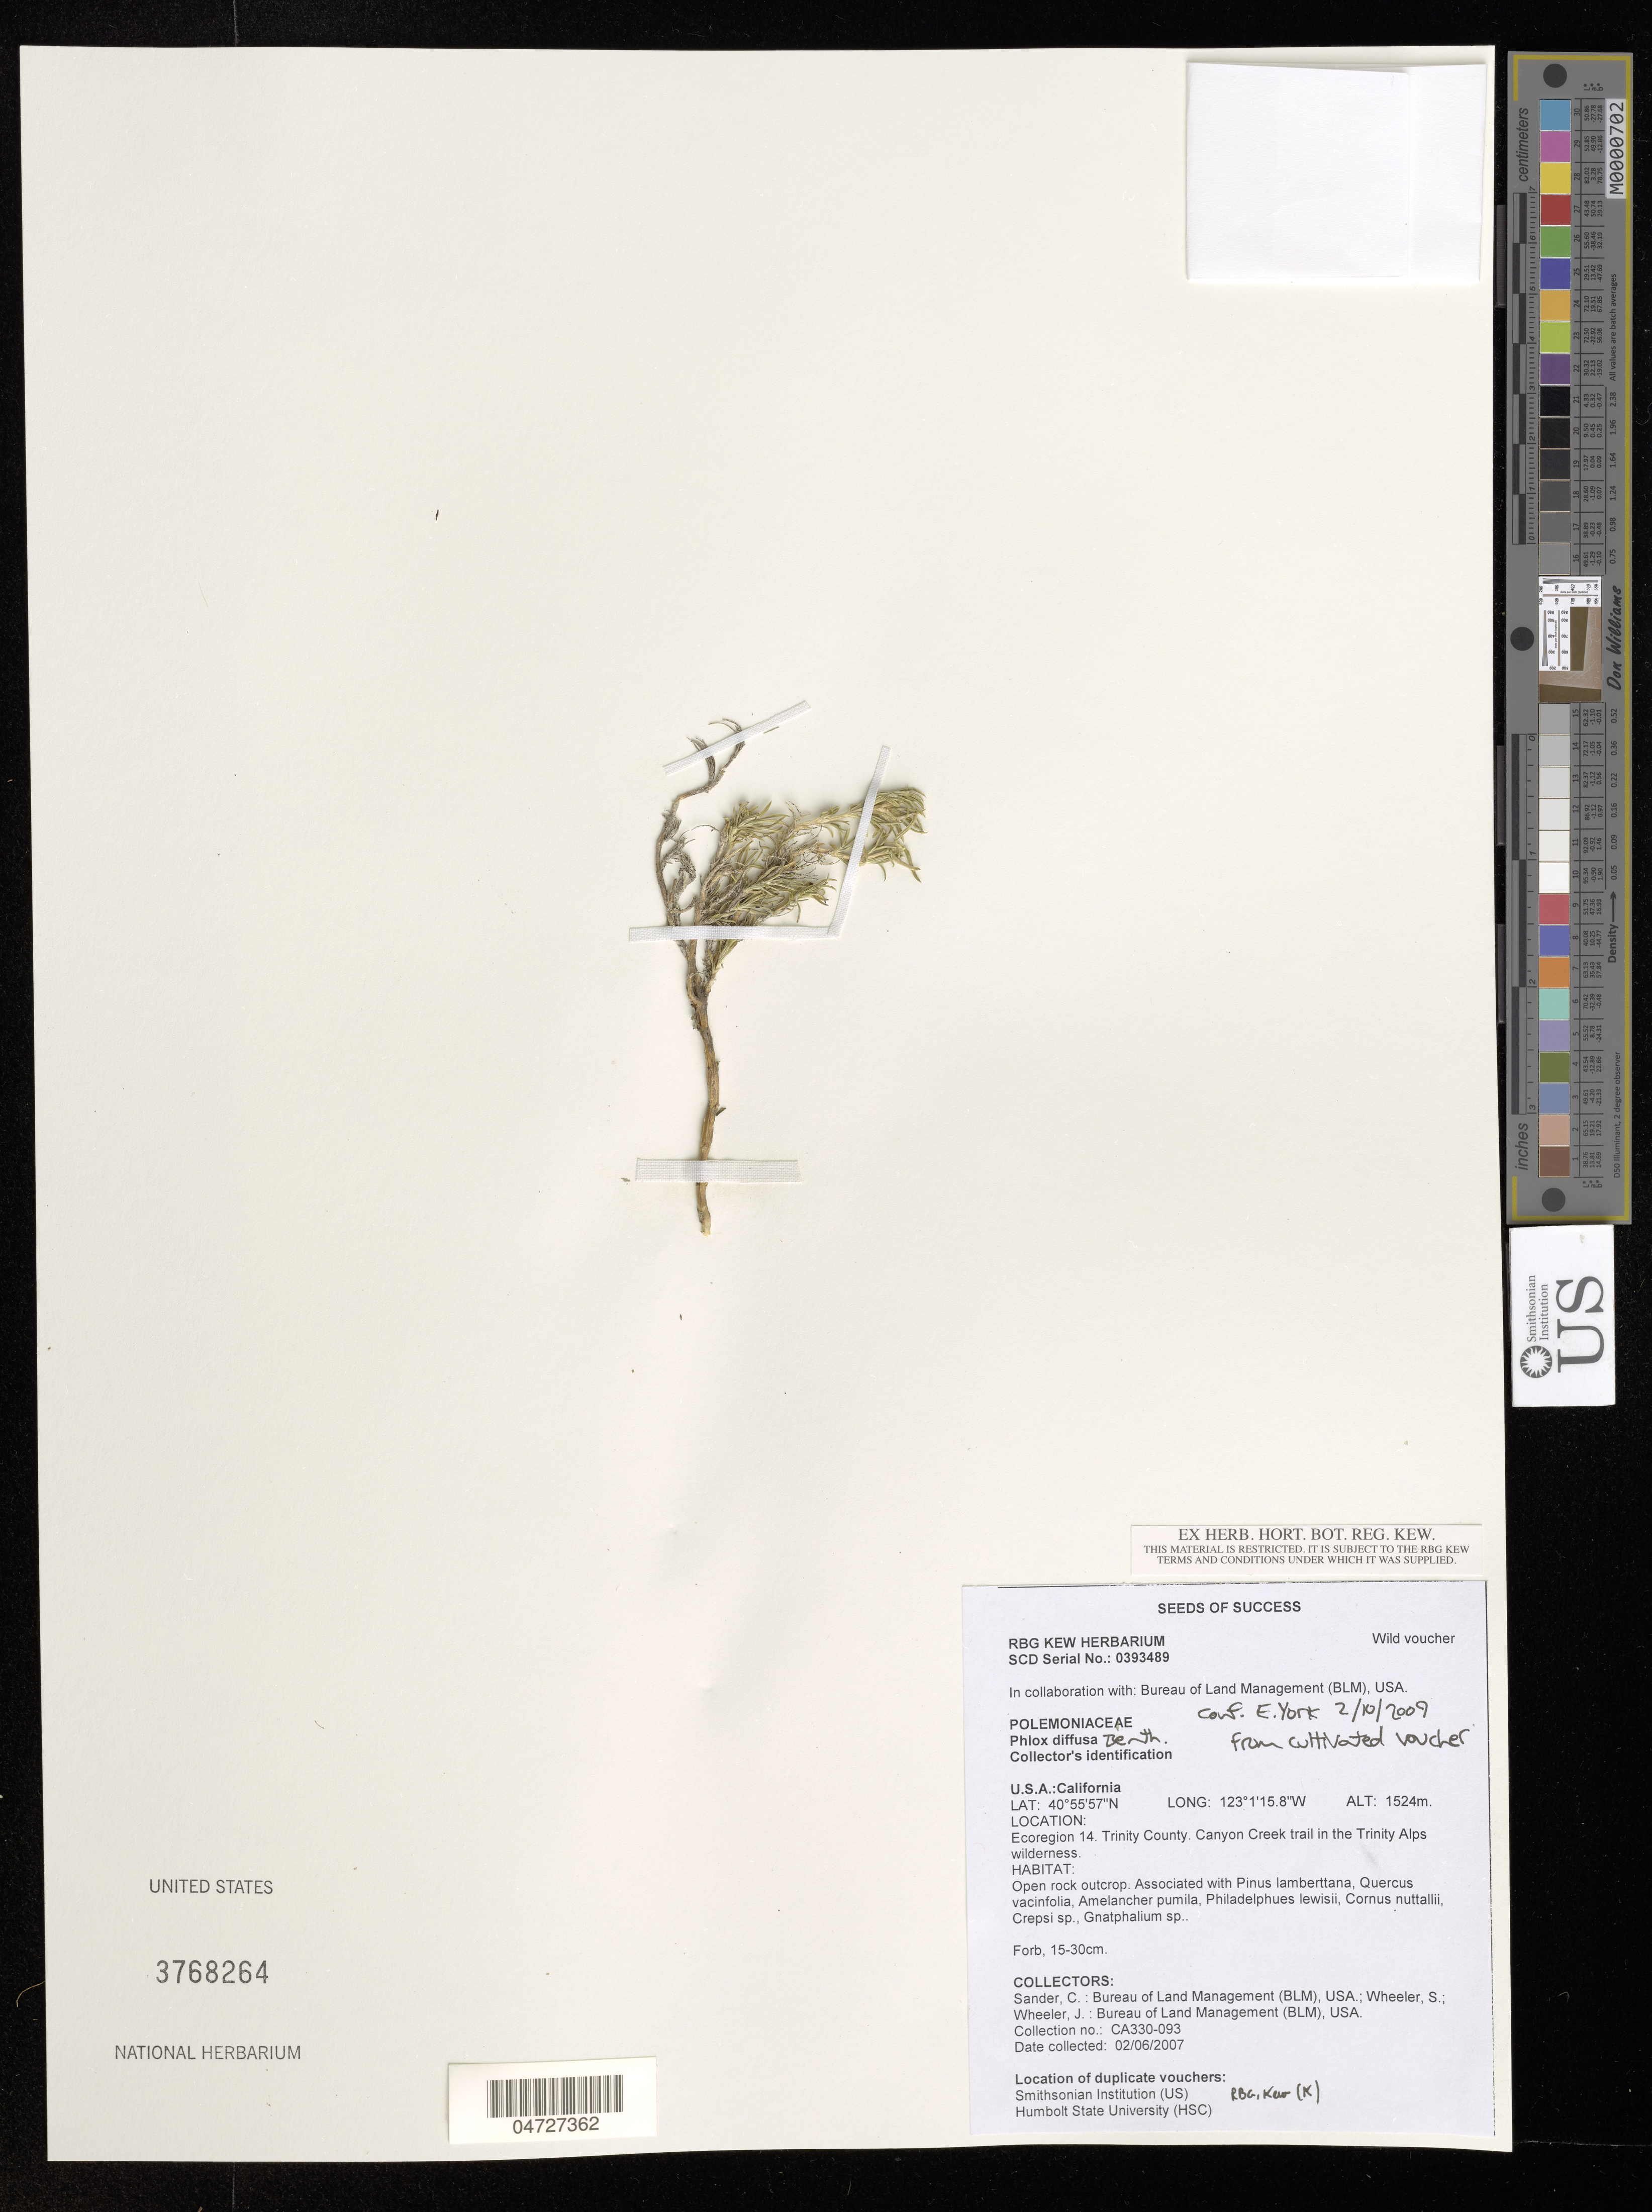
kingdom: Plantae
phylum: Tracheophyta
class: Magnoliopsida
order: Ericales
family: Polemoniaceae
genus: Phlox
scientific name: Phlox diffusa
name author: Benth.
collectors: C. Sander, S. Wheeler & J. Wheeler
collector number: CA330-093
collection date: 2007-06-02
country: United States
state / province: California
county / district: Trinity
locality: Ecoregion 14. Trinity County. Canyon Creek trail in the Trinity Alps wilderness.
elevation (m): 1524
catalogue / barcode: US 3768264